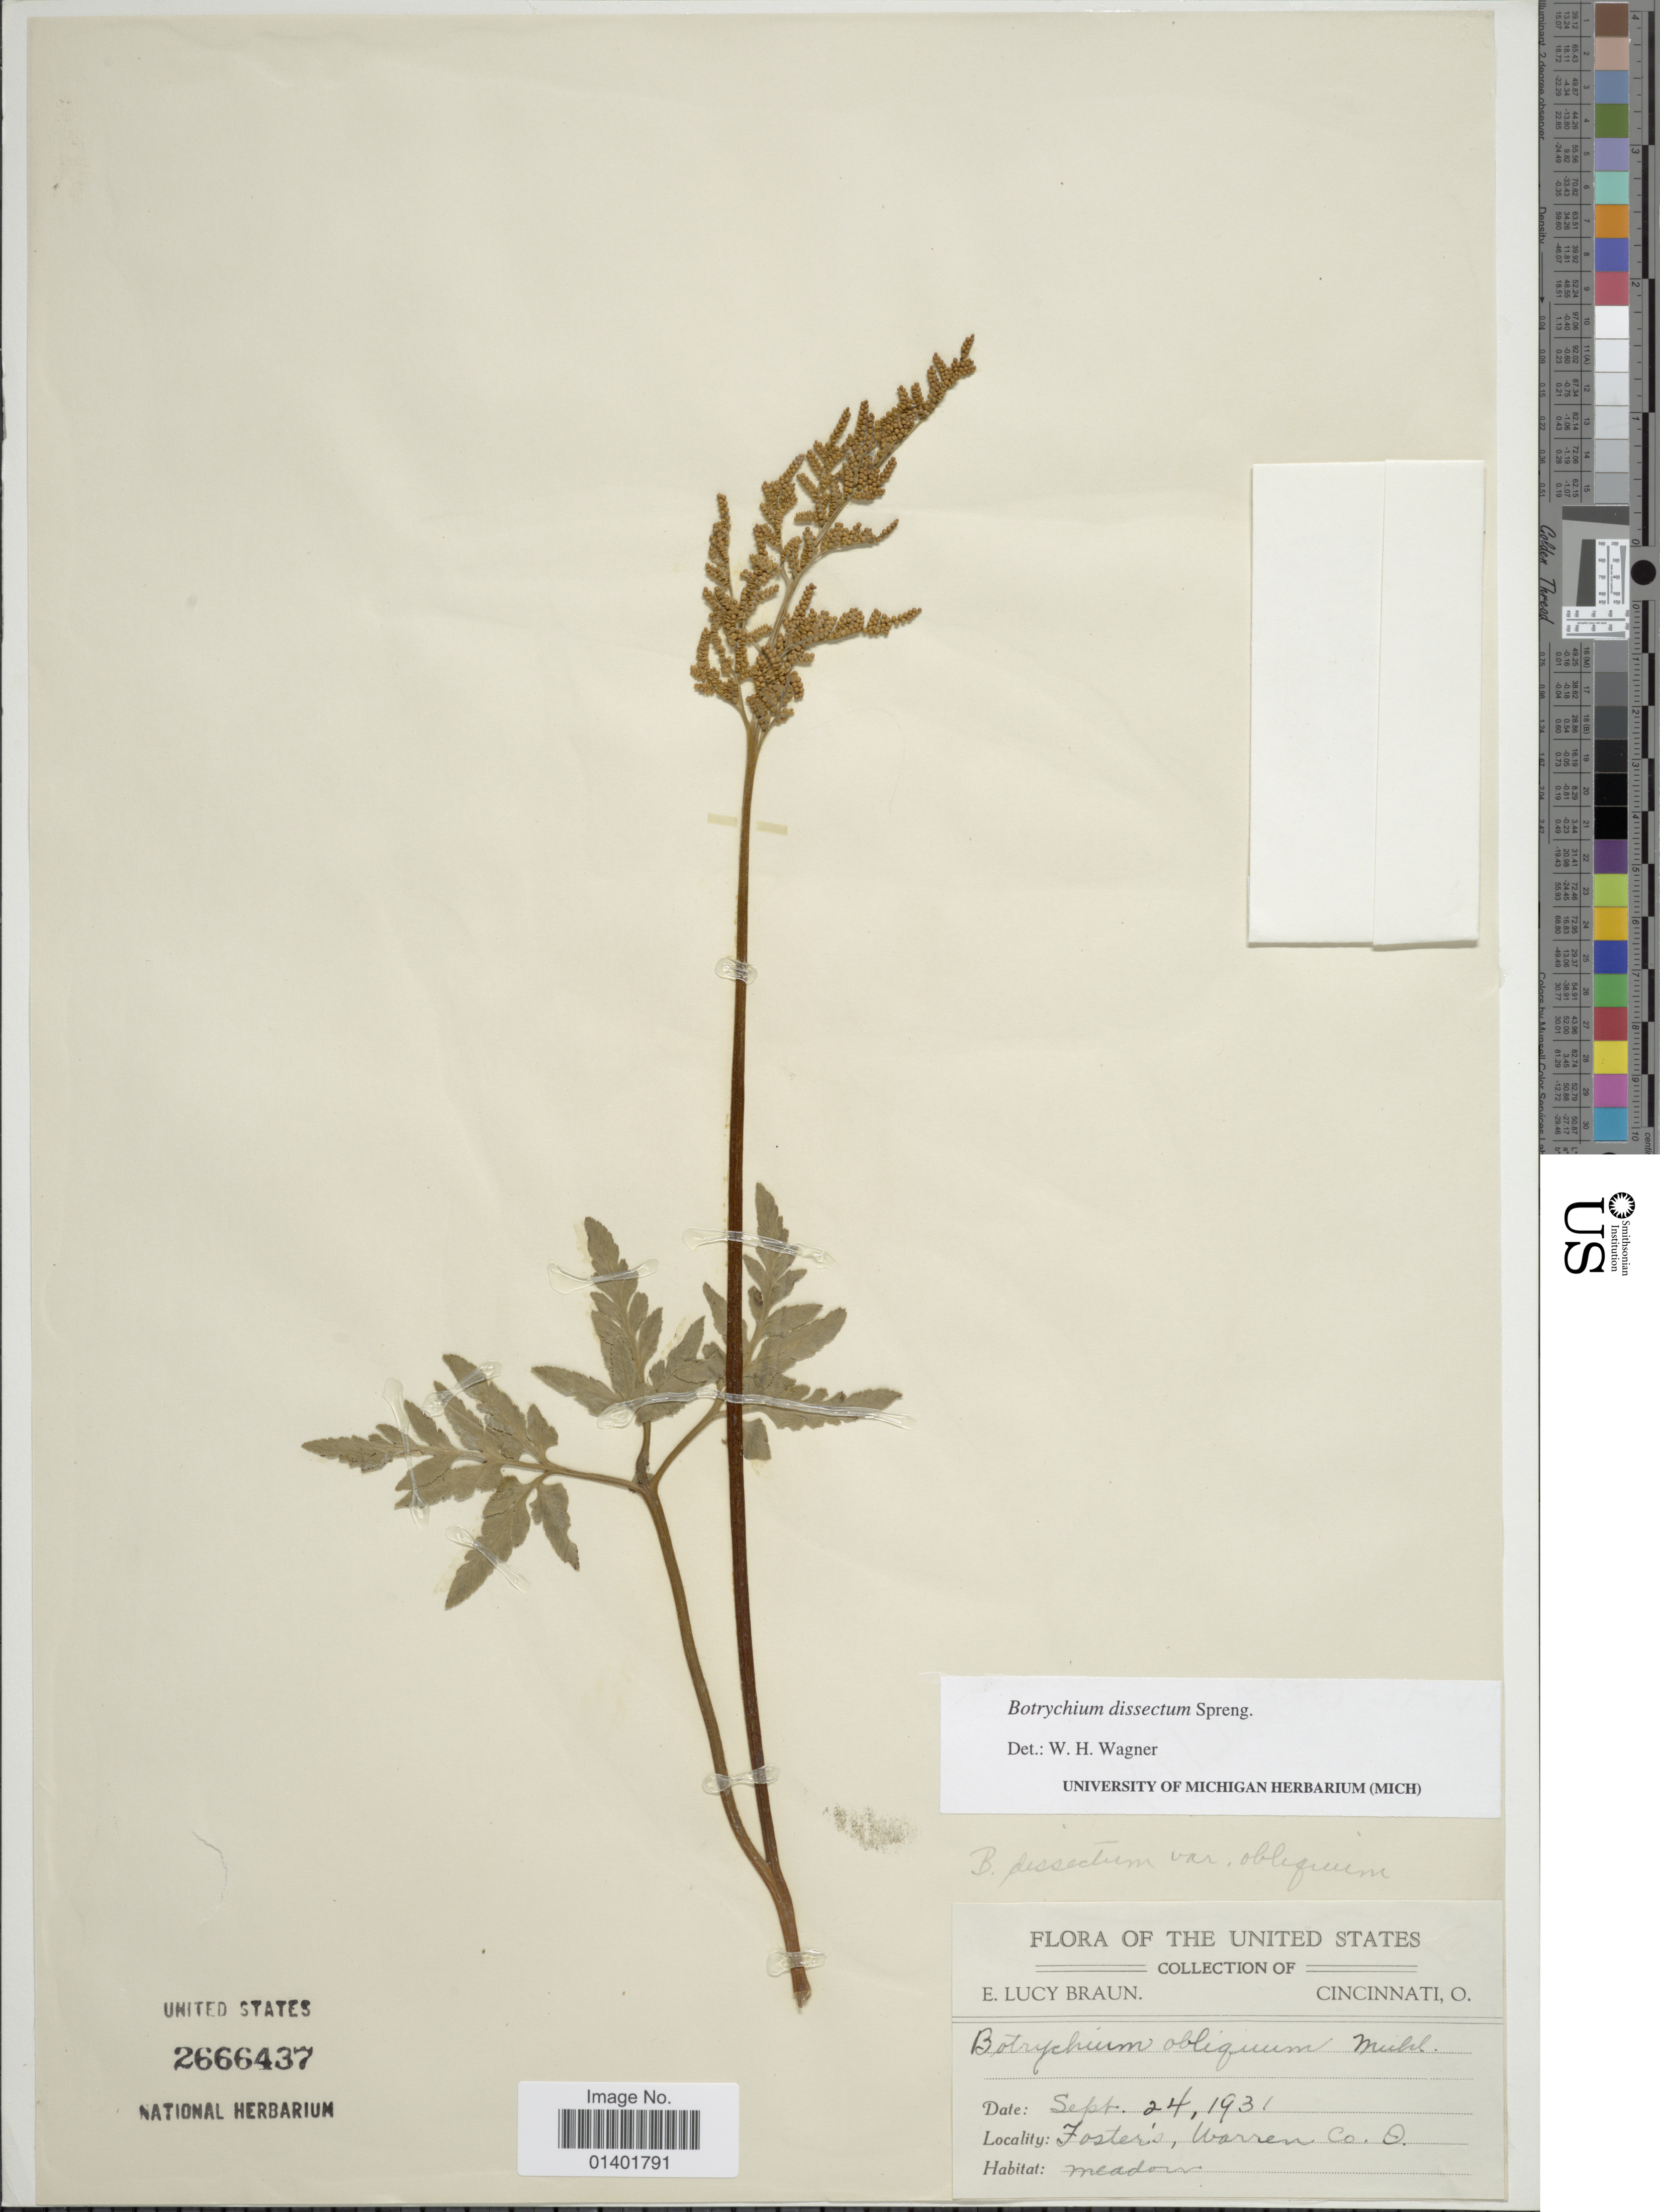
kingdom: Plantae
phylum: Tracheophyta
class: Polypodiopsida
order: Ophioglossales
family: Ophioglossaceae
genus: Botrychium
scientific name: Botrychium dissectum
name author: Spreng.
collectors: E. L. Braun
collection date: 1931-09-24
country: United States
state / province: Ohio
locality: Foster's, Warren Co.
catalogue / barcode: US 2666437